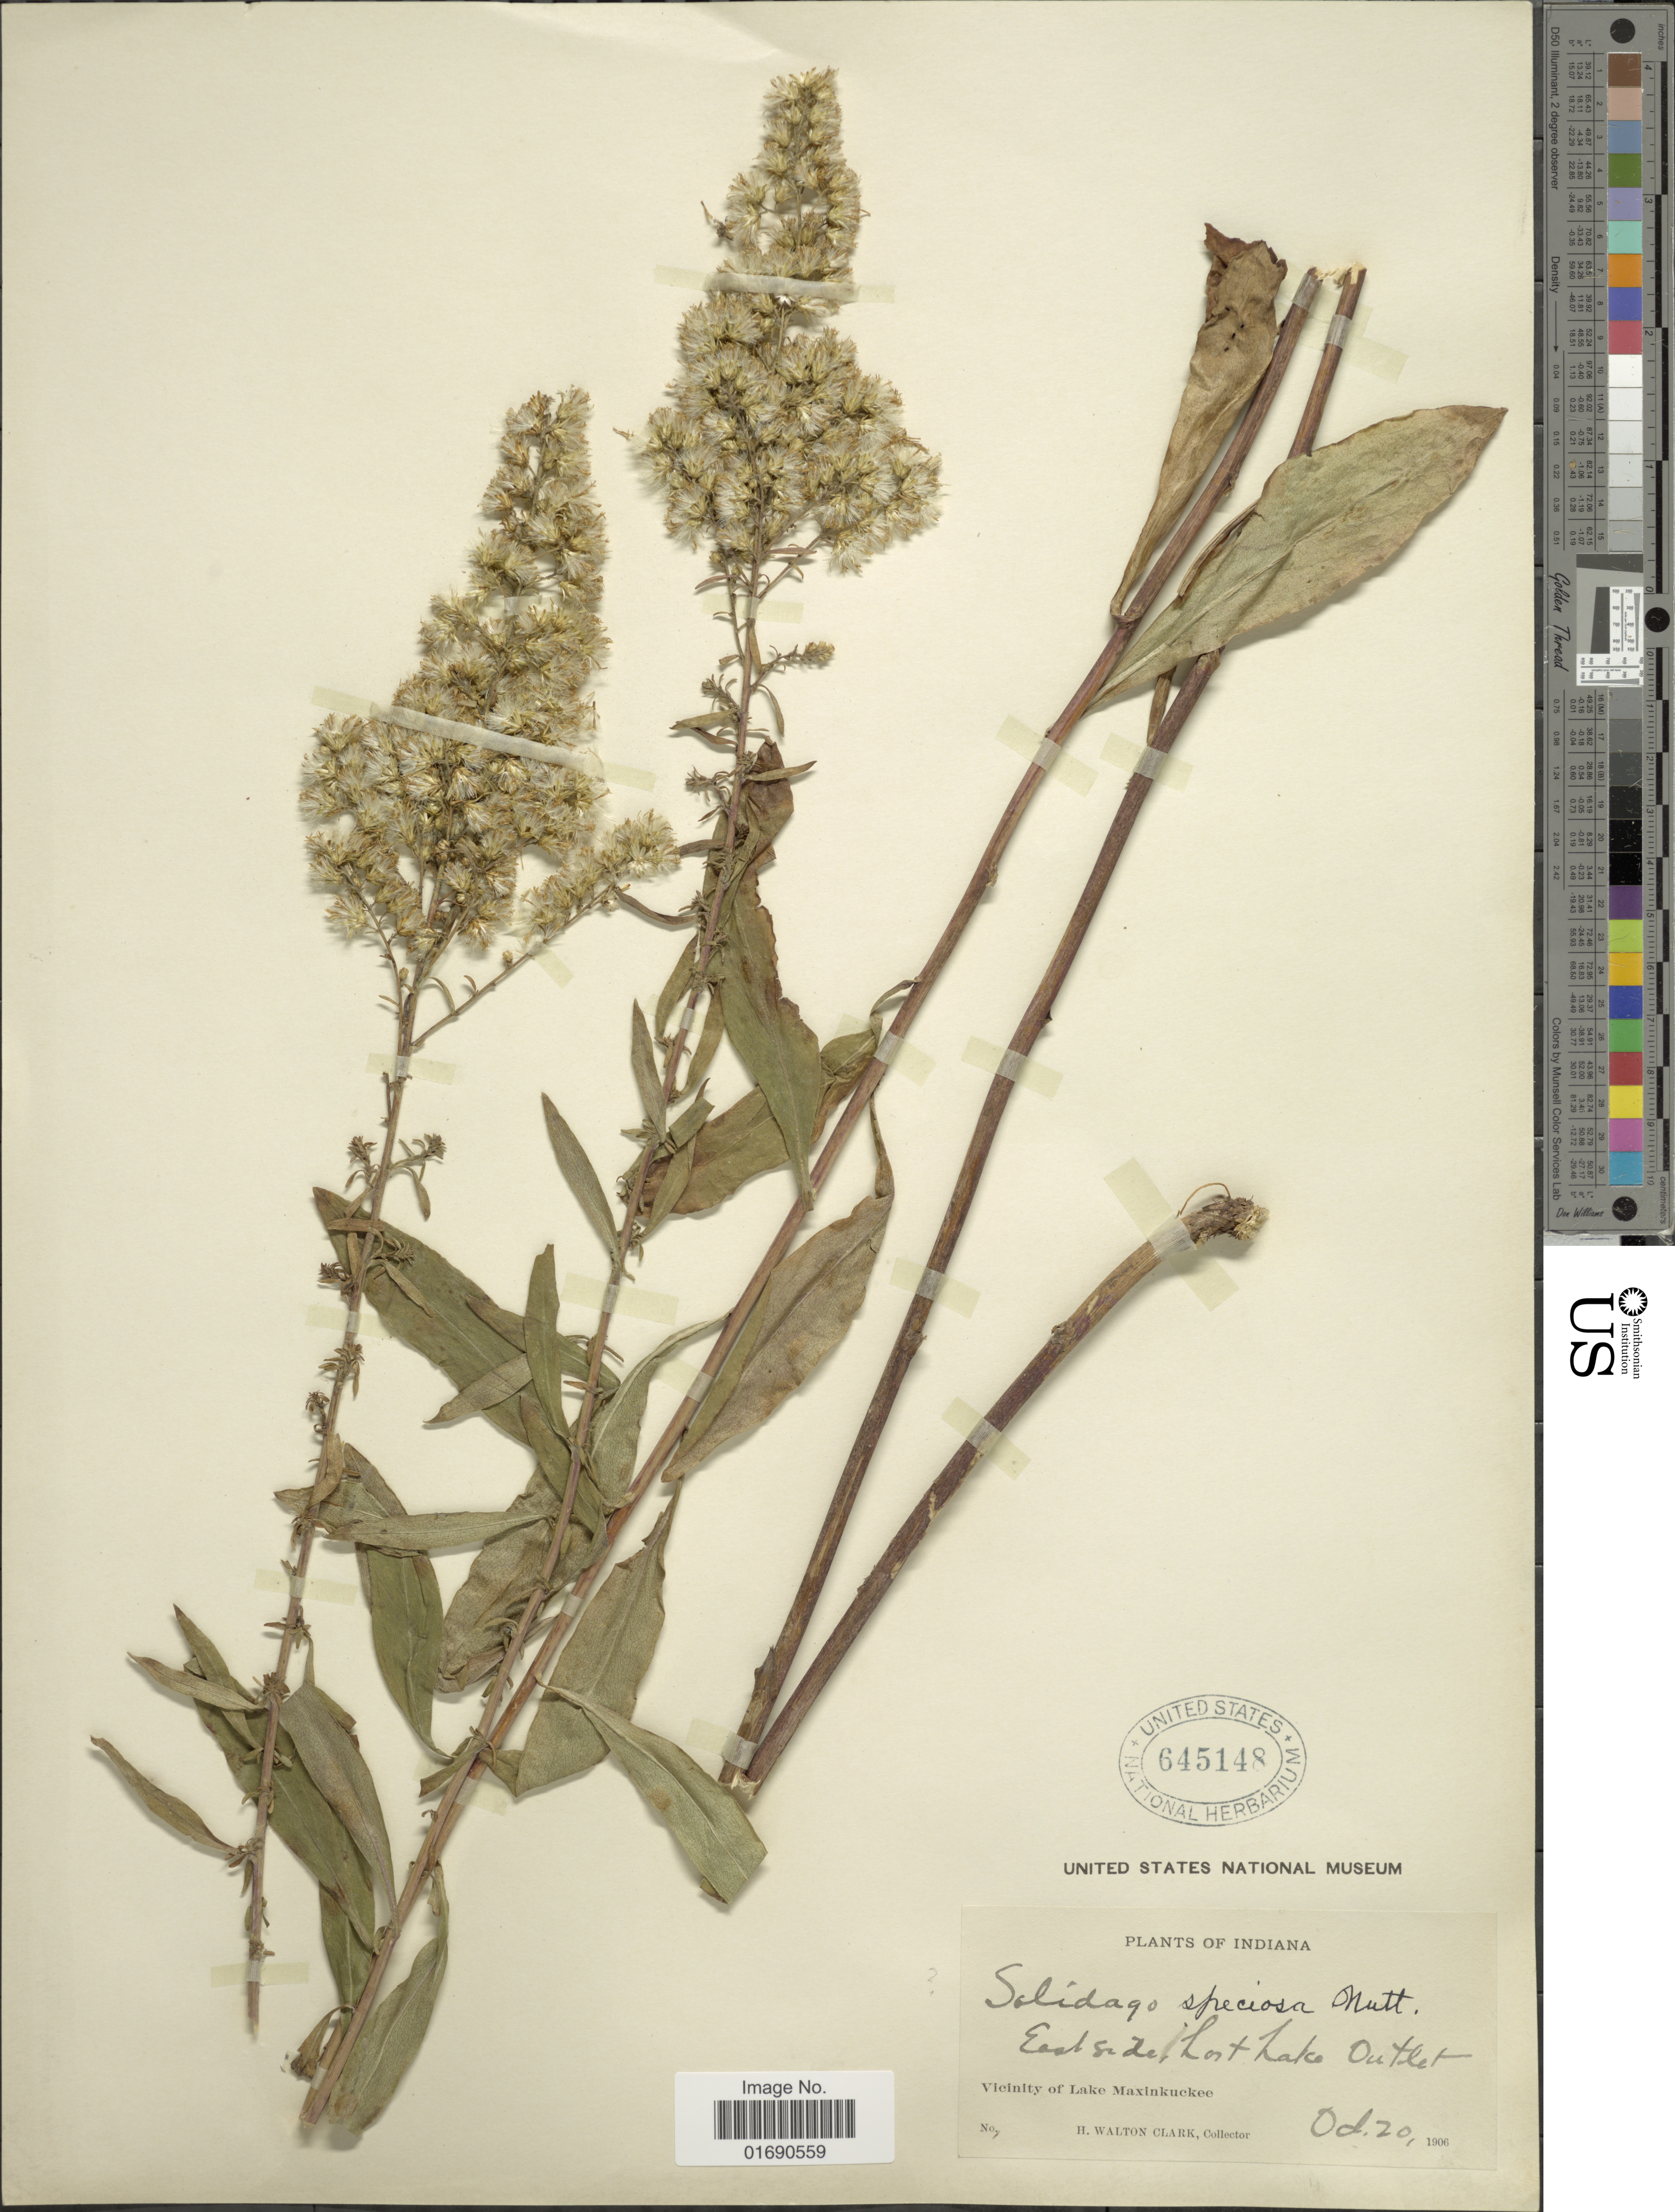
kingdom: Plantae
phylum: Tracheophyta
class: Magnoliopsida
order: Asterales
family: Asteraceae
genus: Solidago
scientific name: Solidago speciosa var. angustata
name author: Torr. & A. Gray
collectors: H. W. Clark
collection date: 1906-10-20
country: United States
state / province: Indiana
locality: East side, Lost Lake Outlet, Vicinity of Lake Maxinkuckee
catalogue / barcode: US 645148